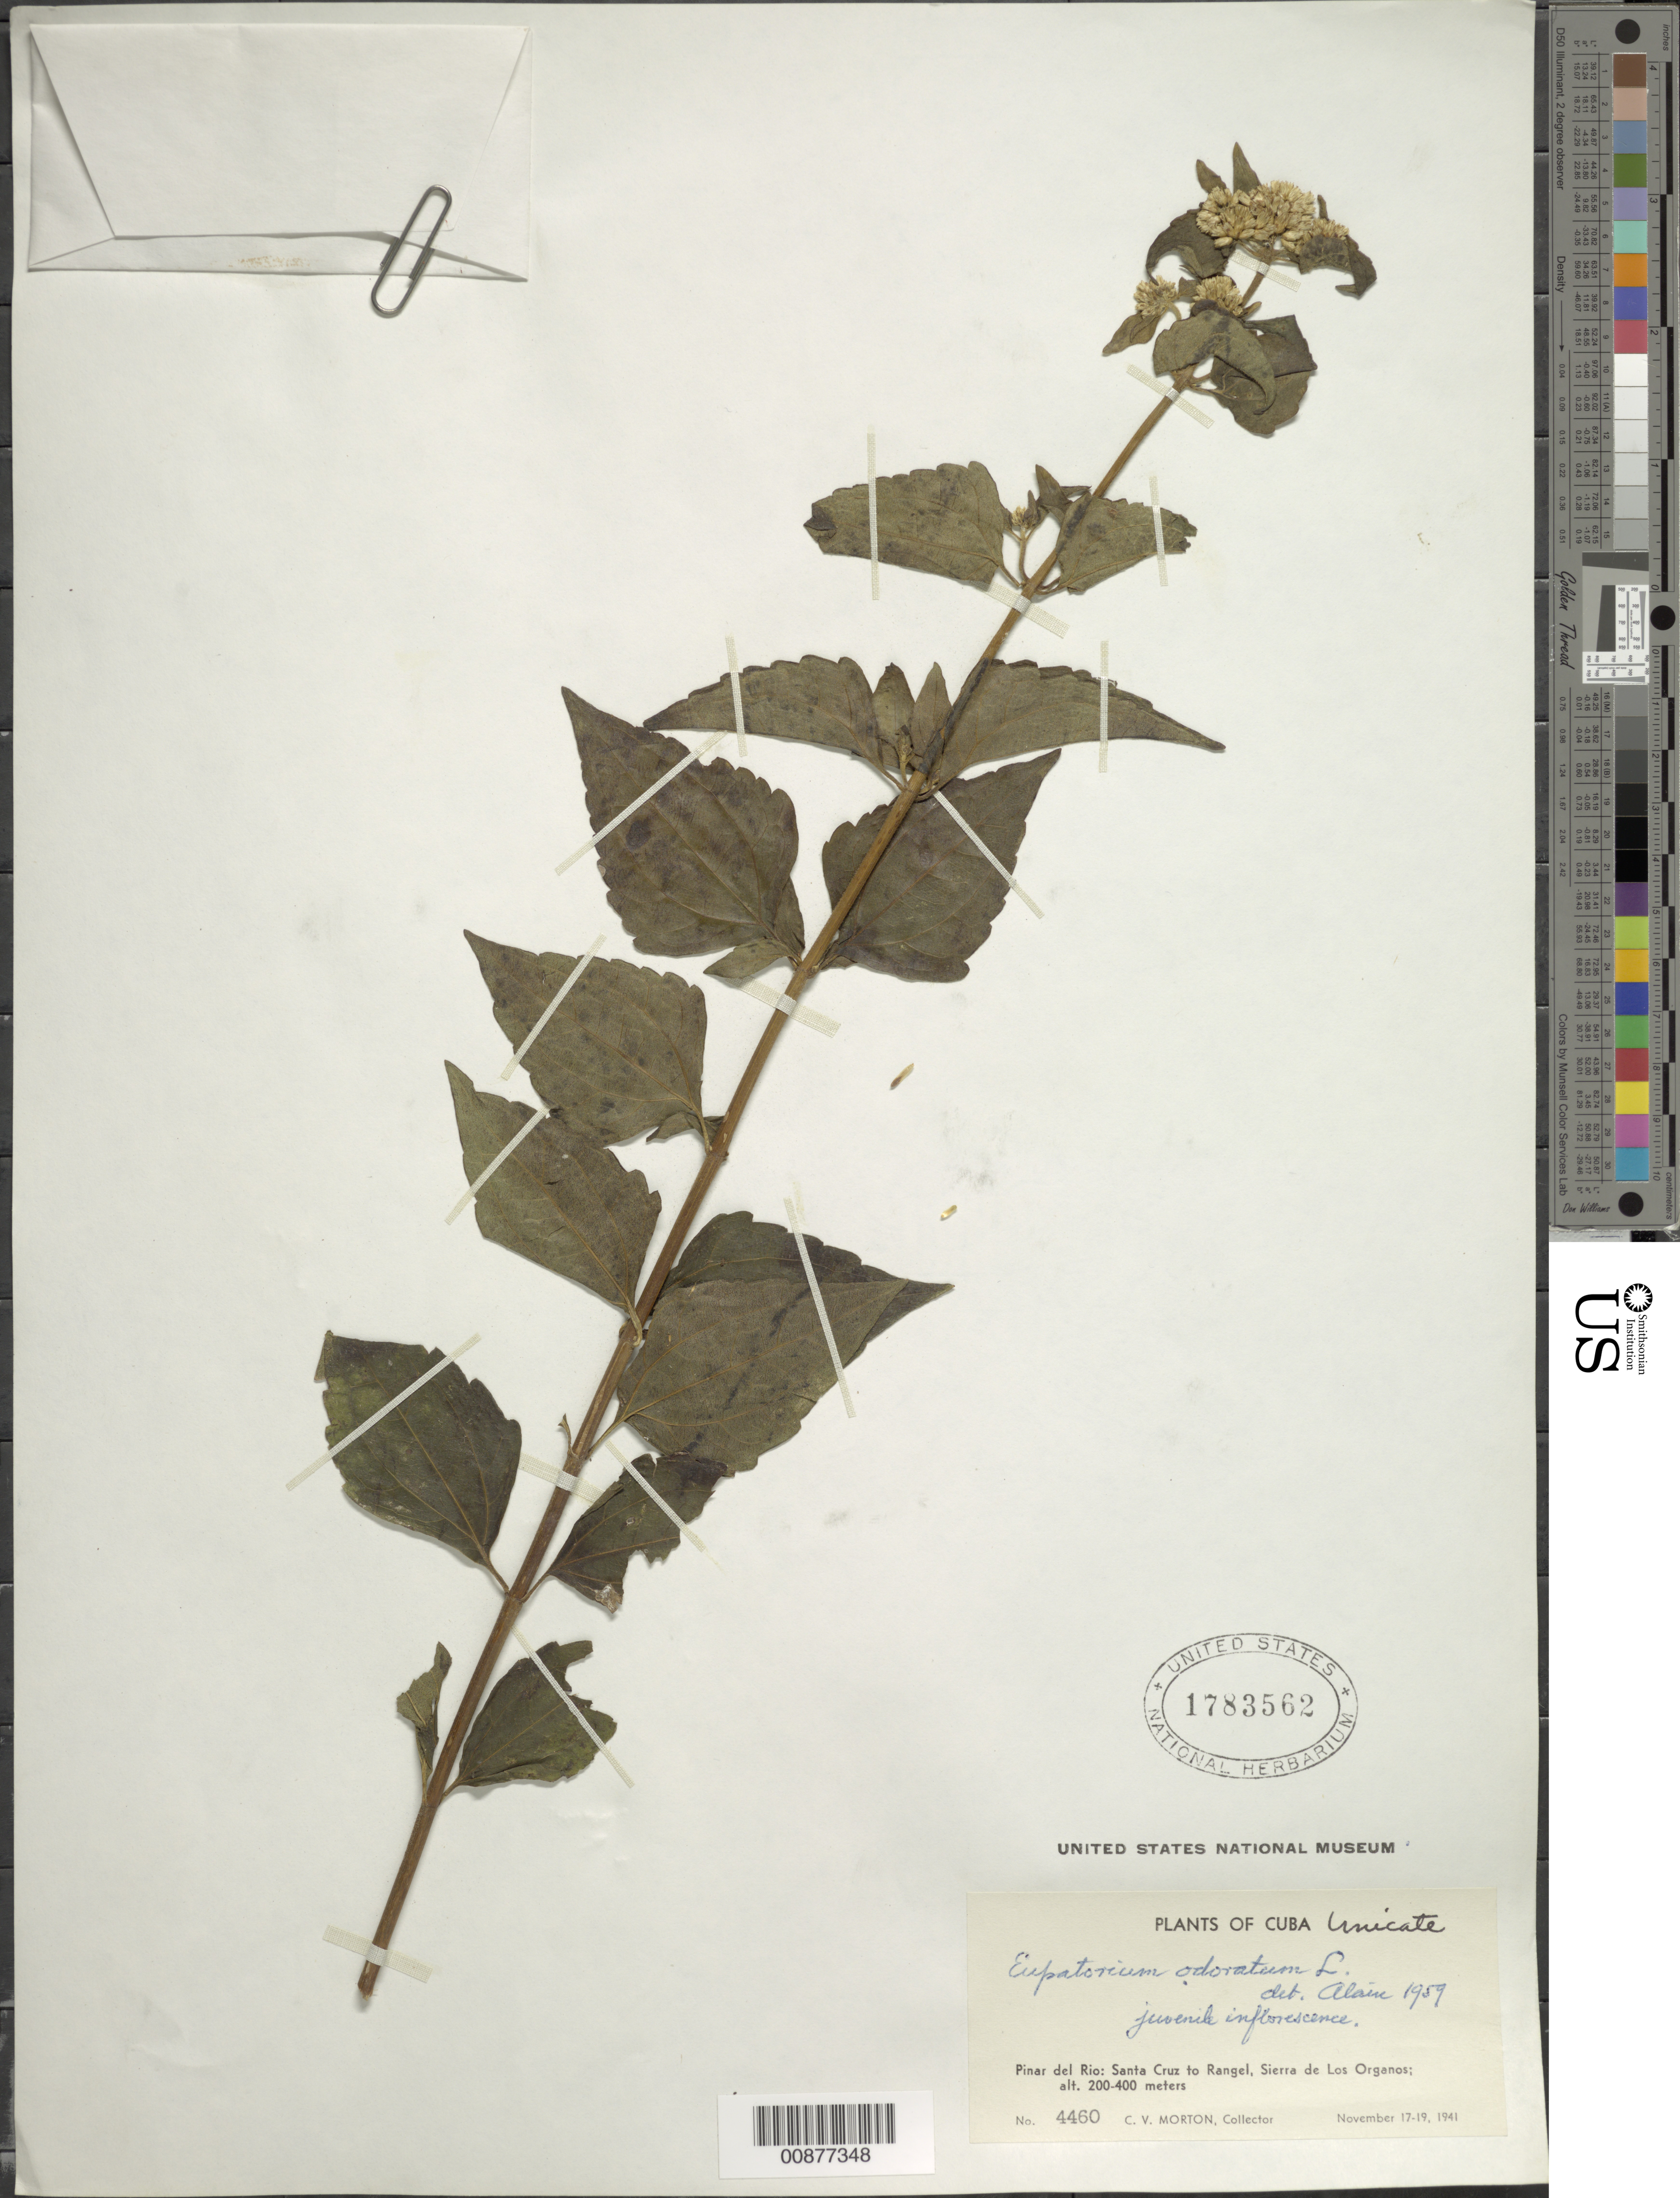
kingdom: Plantae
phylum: Tracheophyta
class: Magnoliopsida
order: Asterales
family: Asteraceae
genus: Chromolaena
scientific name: Chromolaena odorata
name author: (L.) R.M. King & H. Rob.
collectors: C. V. Morton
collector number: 4460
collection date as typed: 17 Nov 1941 to 19 Nov 1941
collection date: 1941-11-17/1941-11-19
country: Cuba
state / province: Pinar del Río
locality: Santa Cruz to Rangel, Sierra de Los Organos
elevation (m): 200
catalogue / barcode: US 1783562